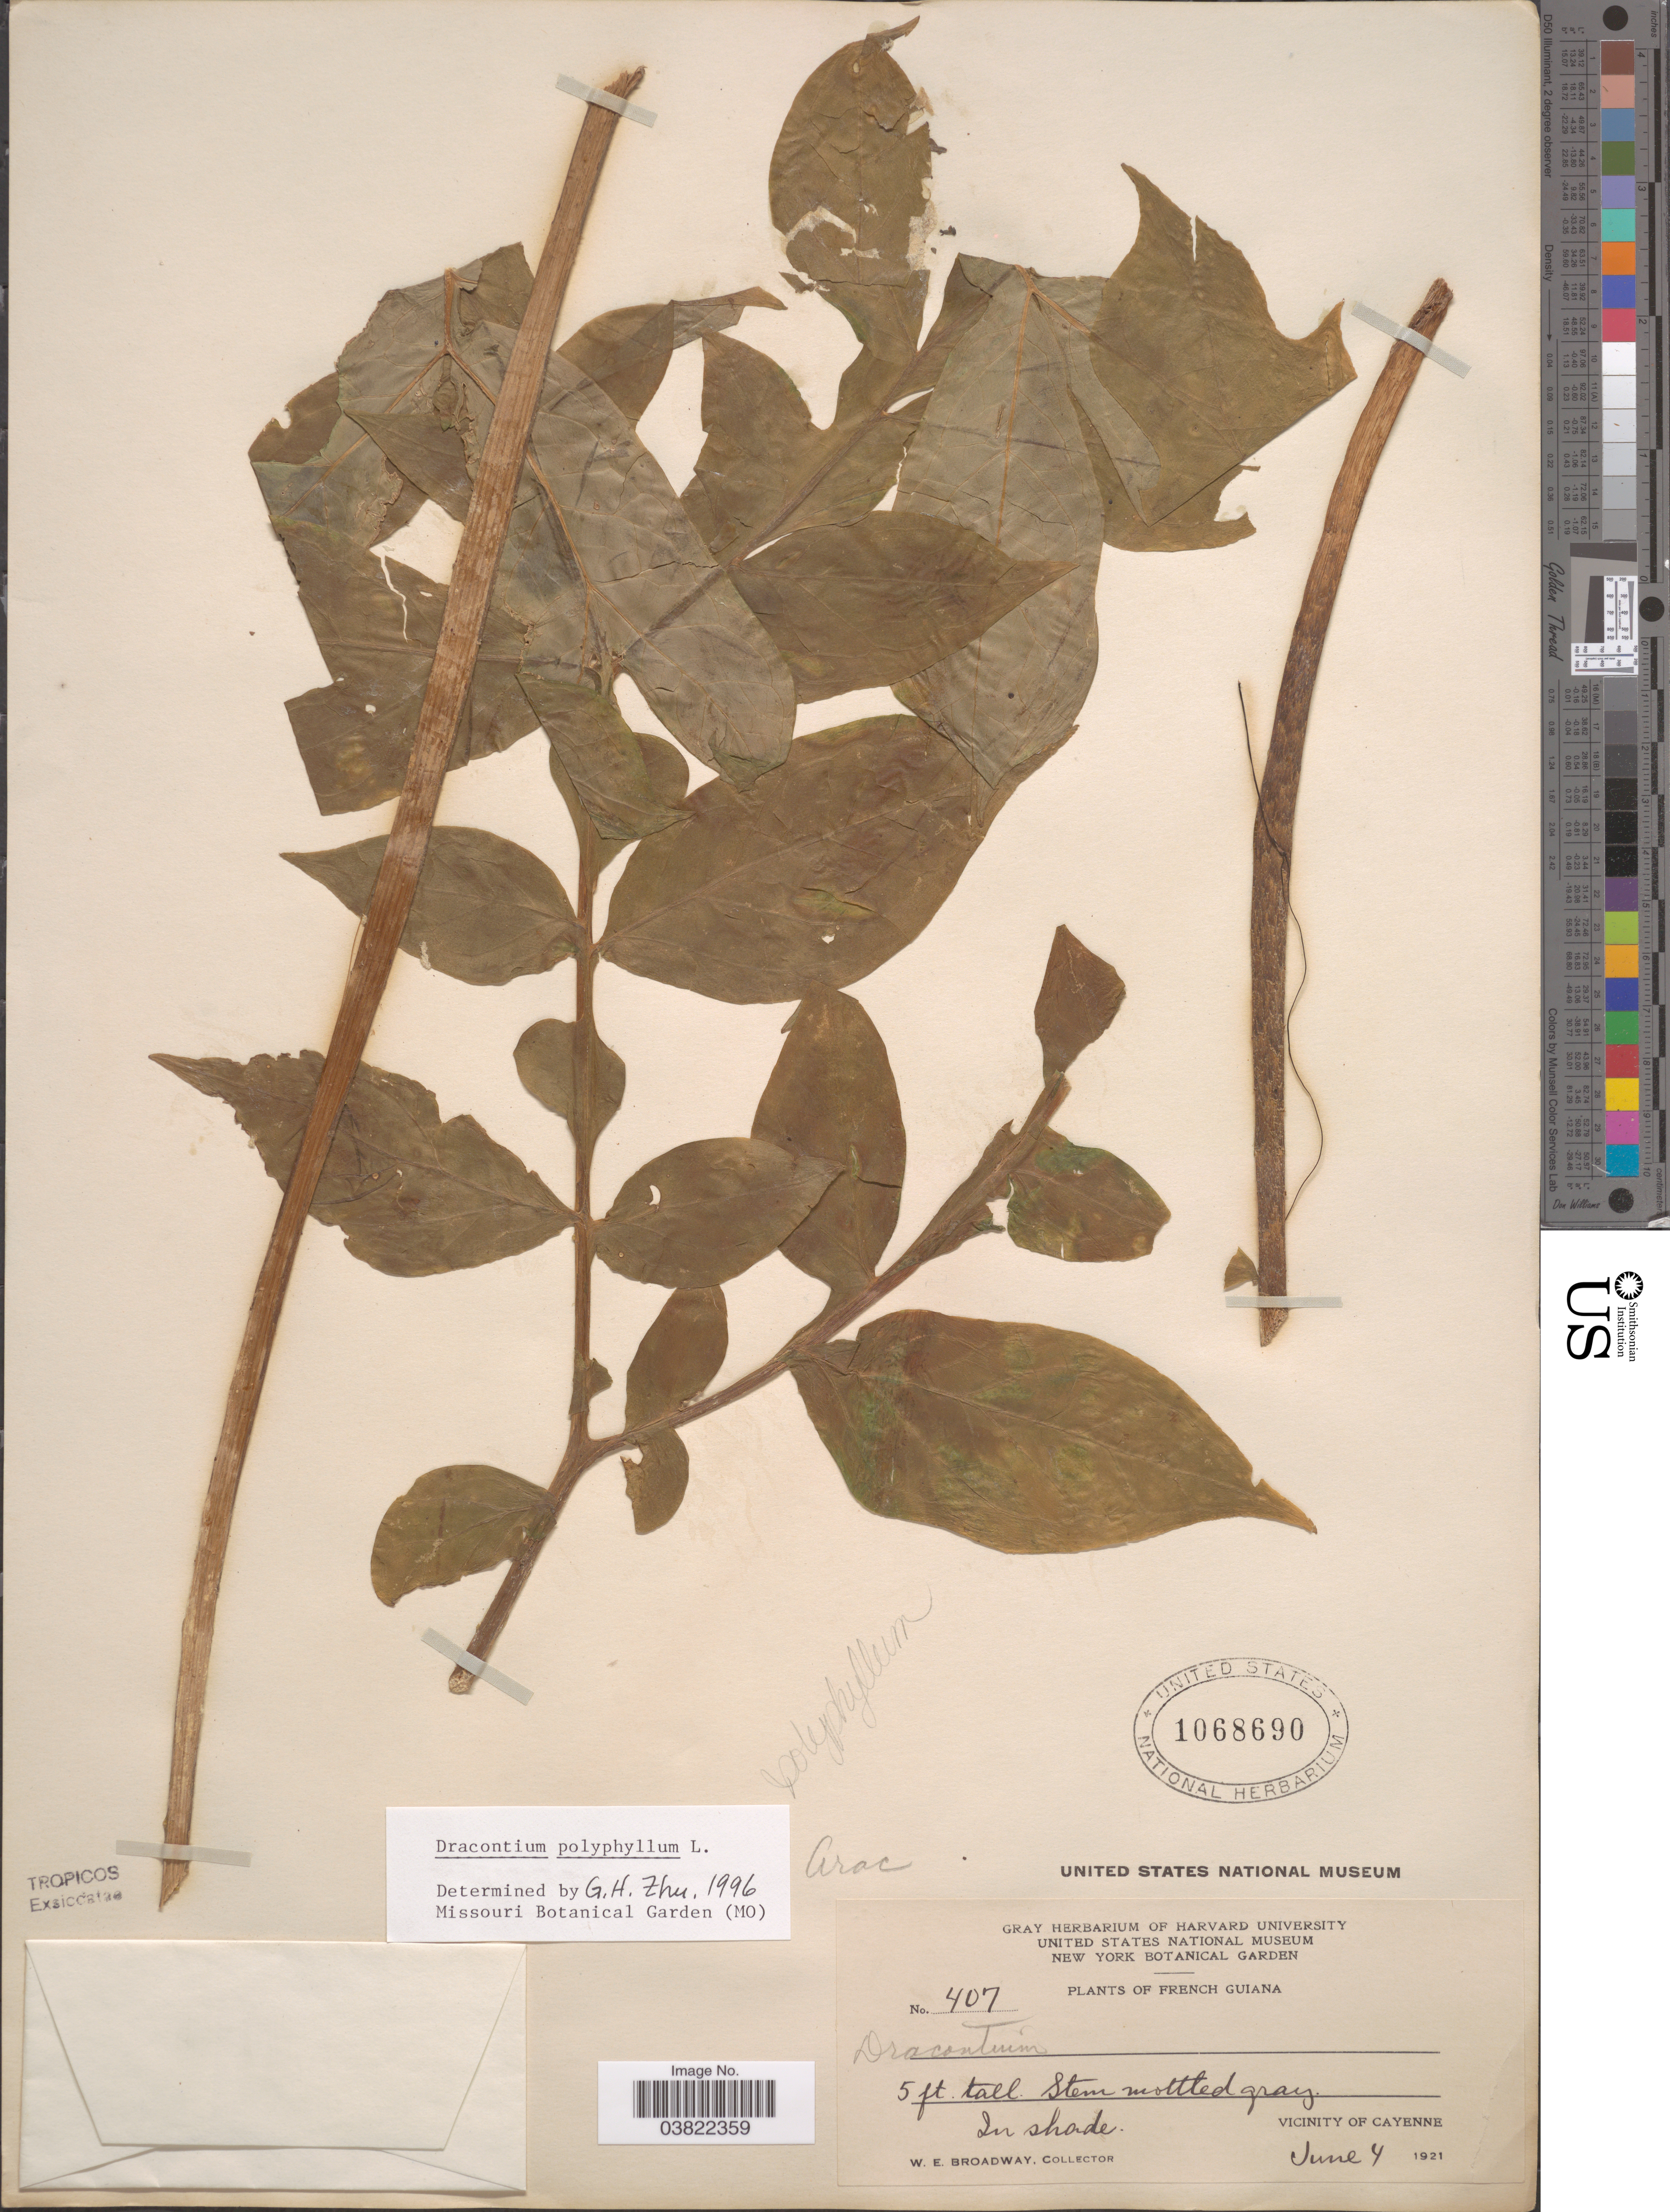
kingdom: Plantae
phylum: Tracheophyta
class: Liliopsida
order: Alismatales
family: Araceae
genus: Dracontium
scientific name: Dracontium polyphyllum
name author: L.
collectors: W. E. Broadway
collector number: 407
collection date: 1921-06-04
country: French Guiana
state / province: Cayenne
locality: Vicinity of Cayenne.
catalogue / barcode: US 1068690